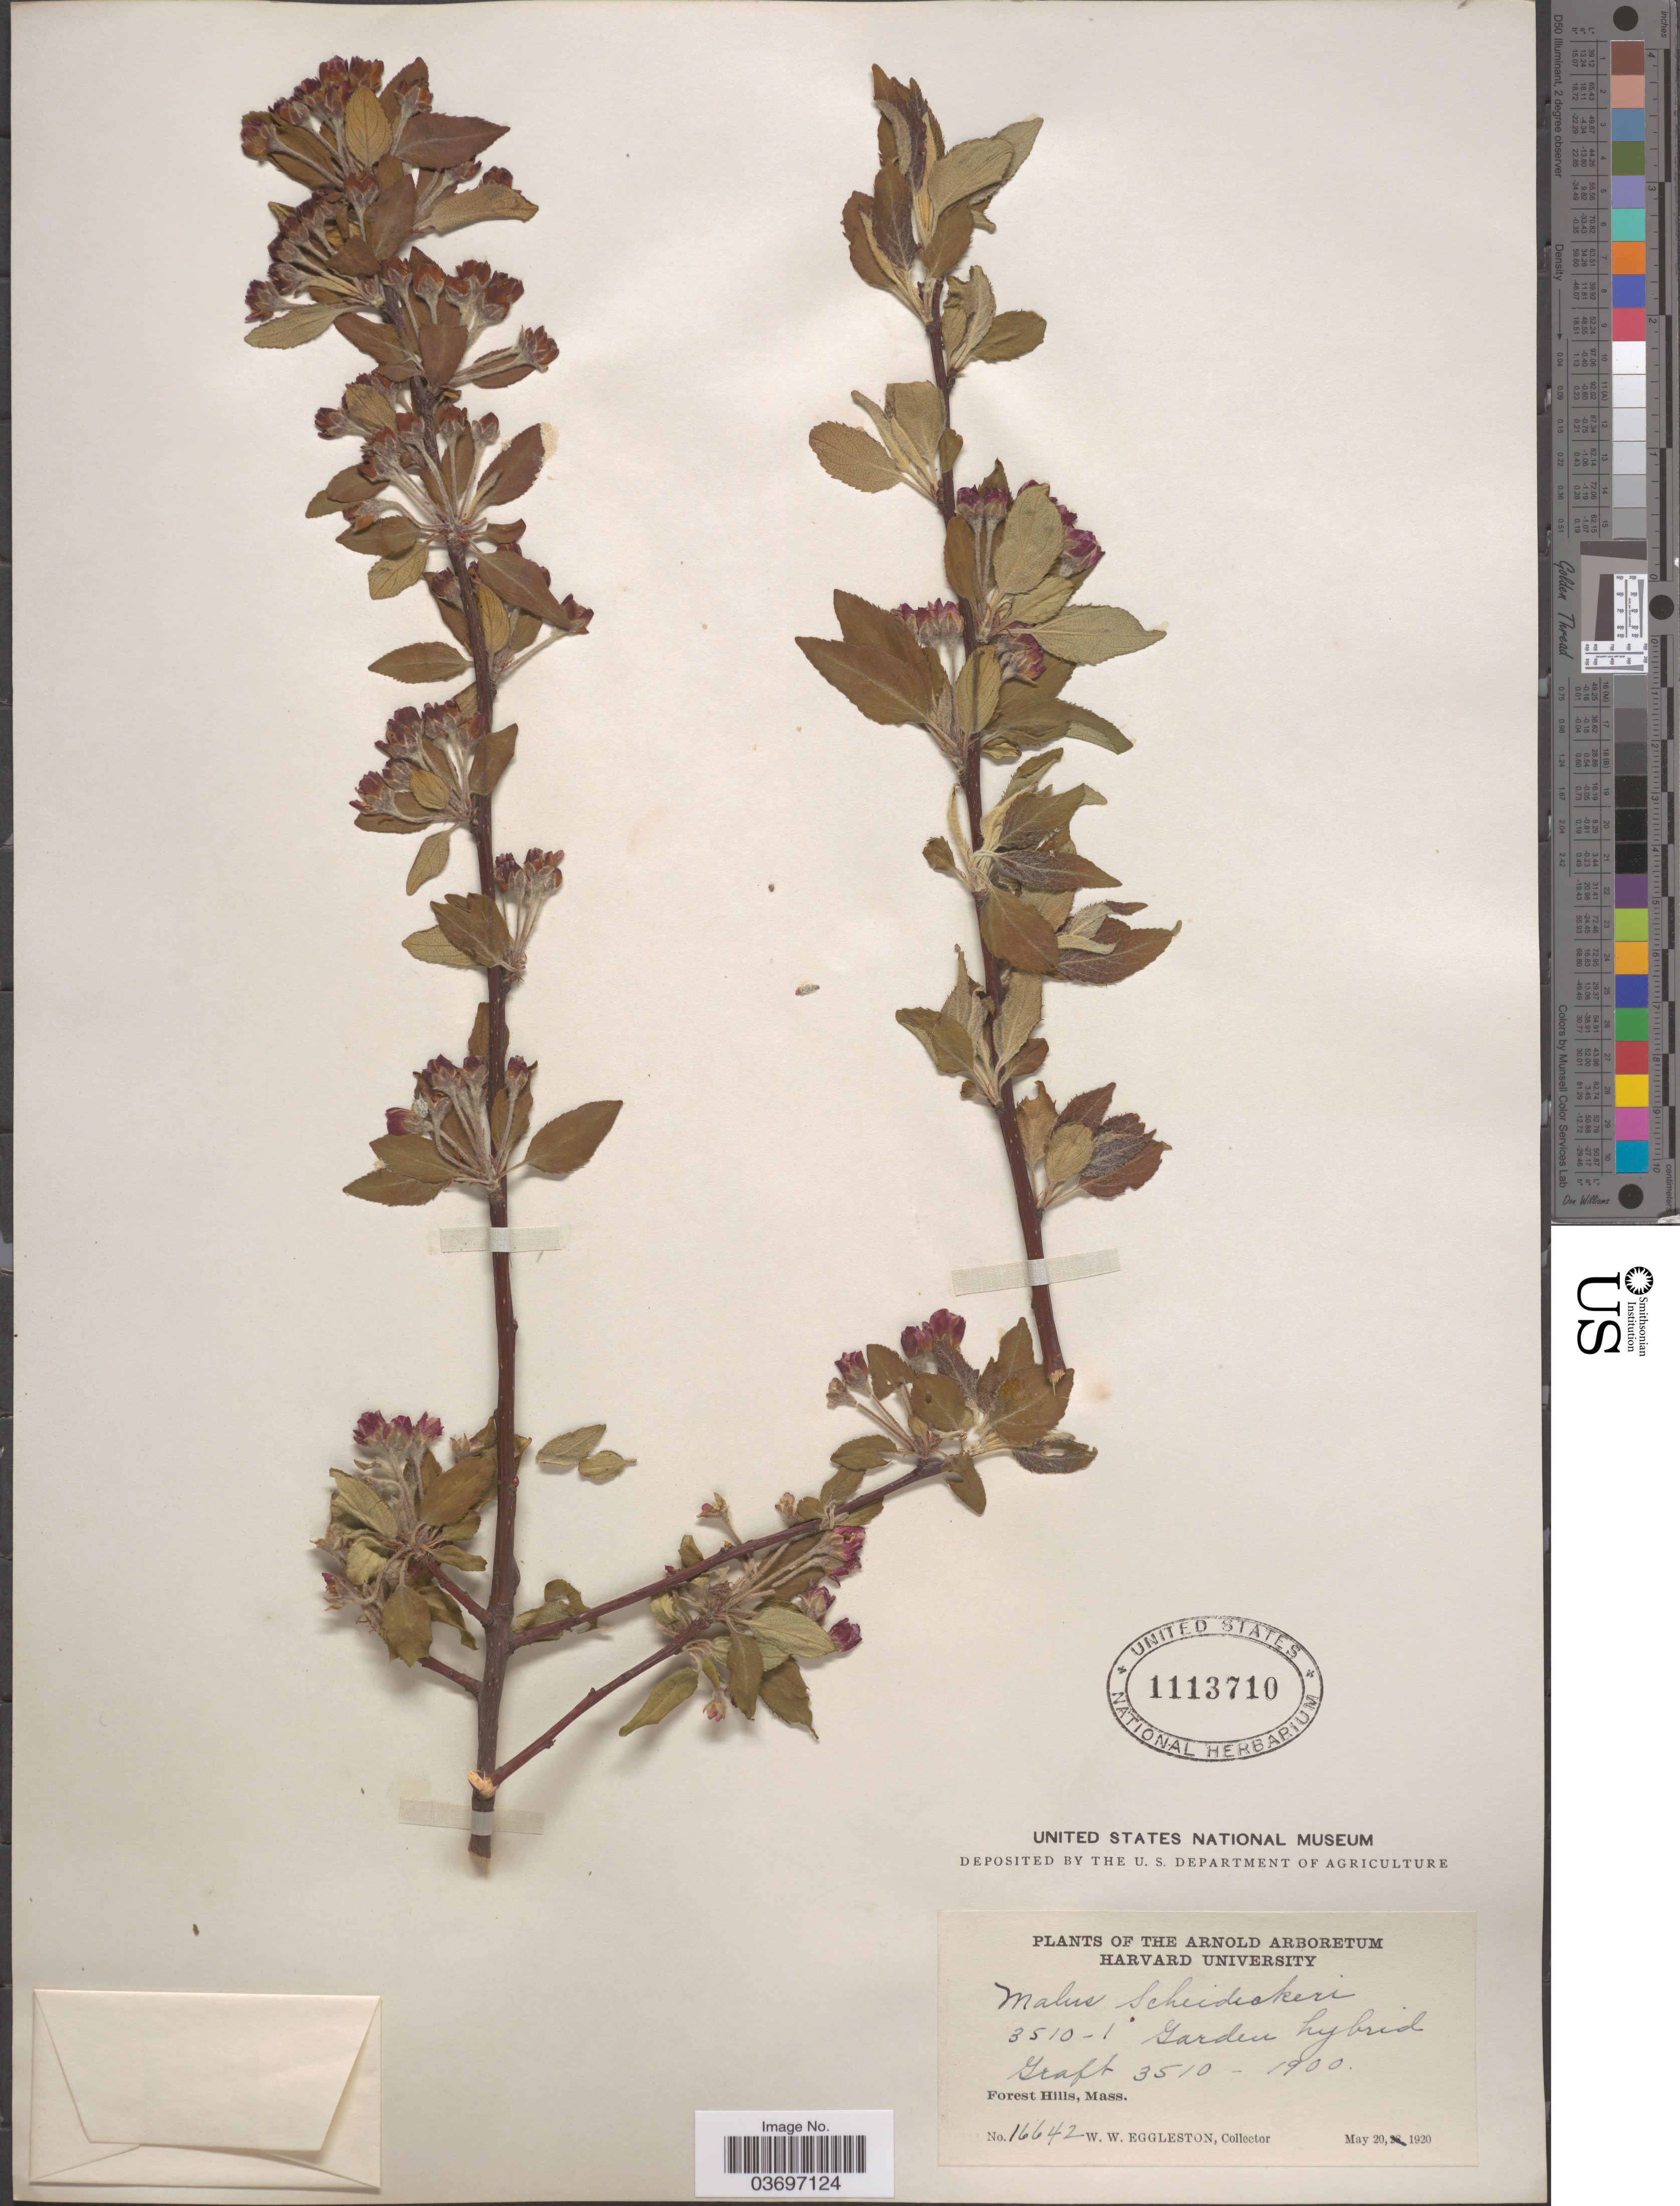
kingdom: Plantae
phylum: Tracheophyta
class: Magnoliopsida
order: Rosales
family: Rosaceae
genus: Malus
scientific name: Malus scheideckeri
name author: L. Späth ex Zabel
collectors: W. W. Eggleston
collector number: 16642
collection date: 1920-05-20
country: United States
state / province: Massachusetts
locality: Forest Hills.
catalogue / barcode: US 1113710